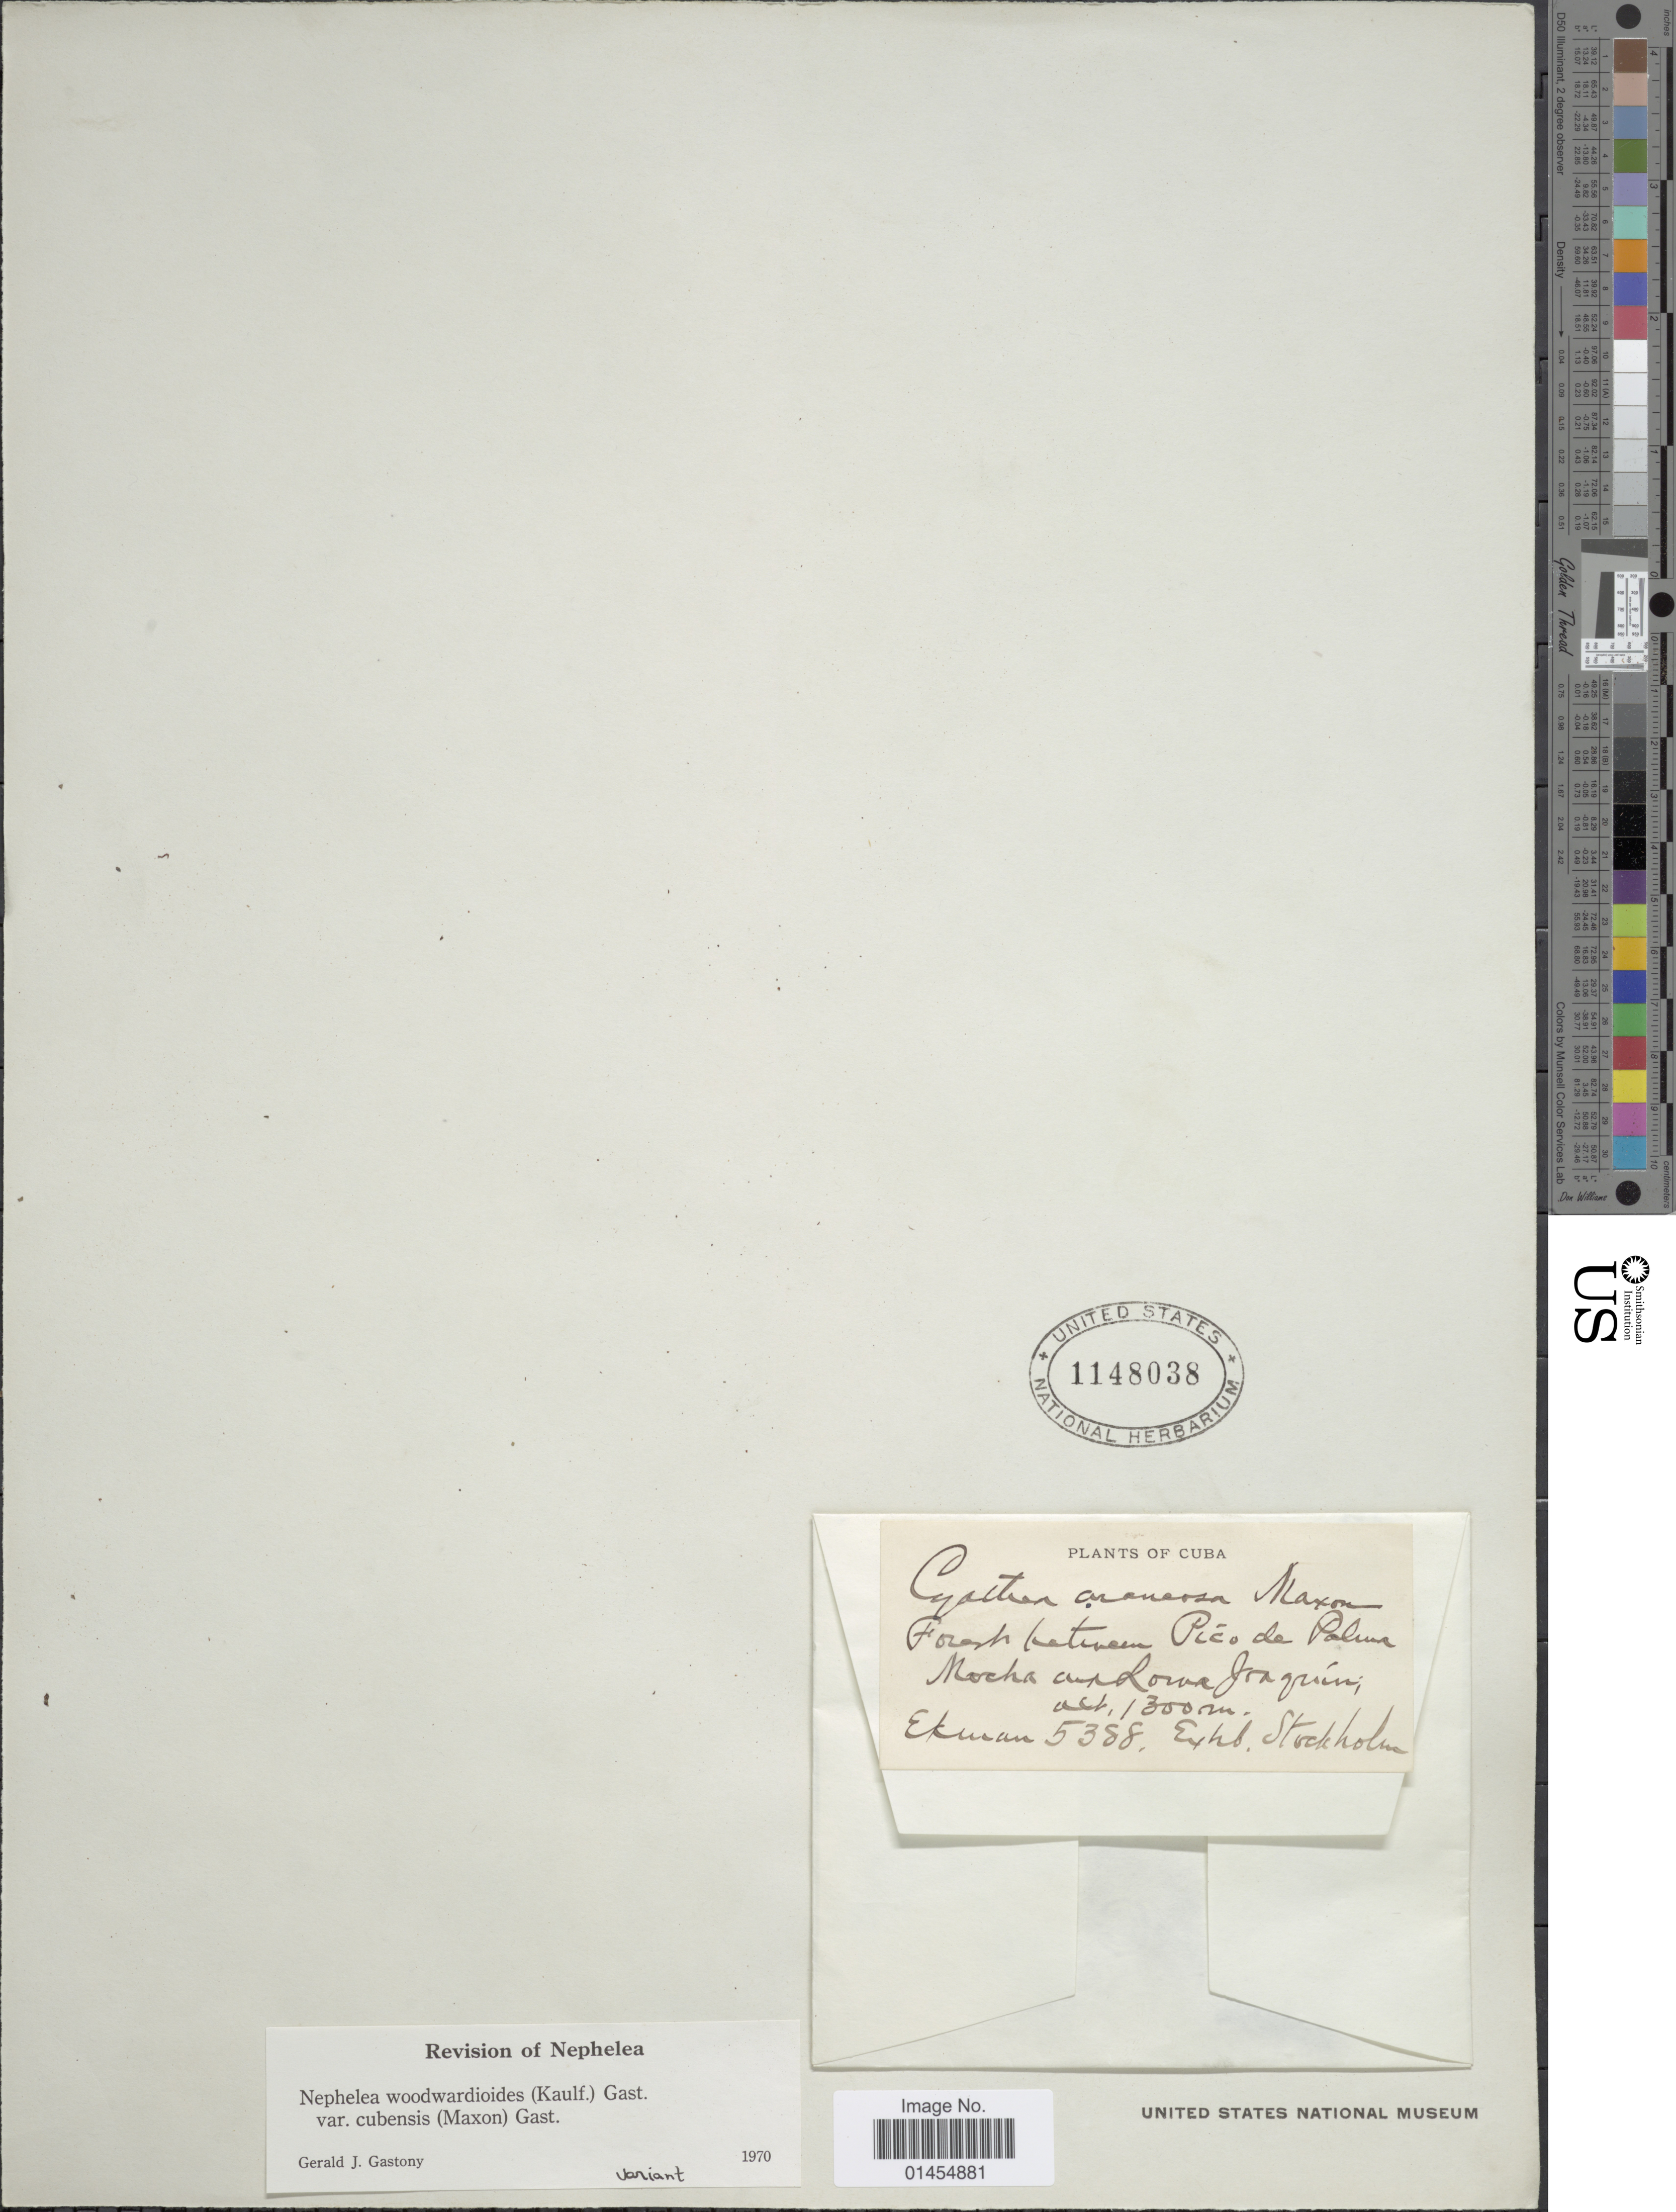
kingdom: Plantae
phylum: Tracheophyta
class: Polypodiopsida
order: Cyatheales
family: Cyatheaceae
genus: Alsophila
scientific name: Alsophila woodwardioides var. cubensis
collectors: -. Ekman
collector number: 5388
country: Cuba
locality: Forest between Pico de Palma Mocha and Loma Joaquin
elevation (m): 1300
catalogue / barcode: US 1148038